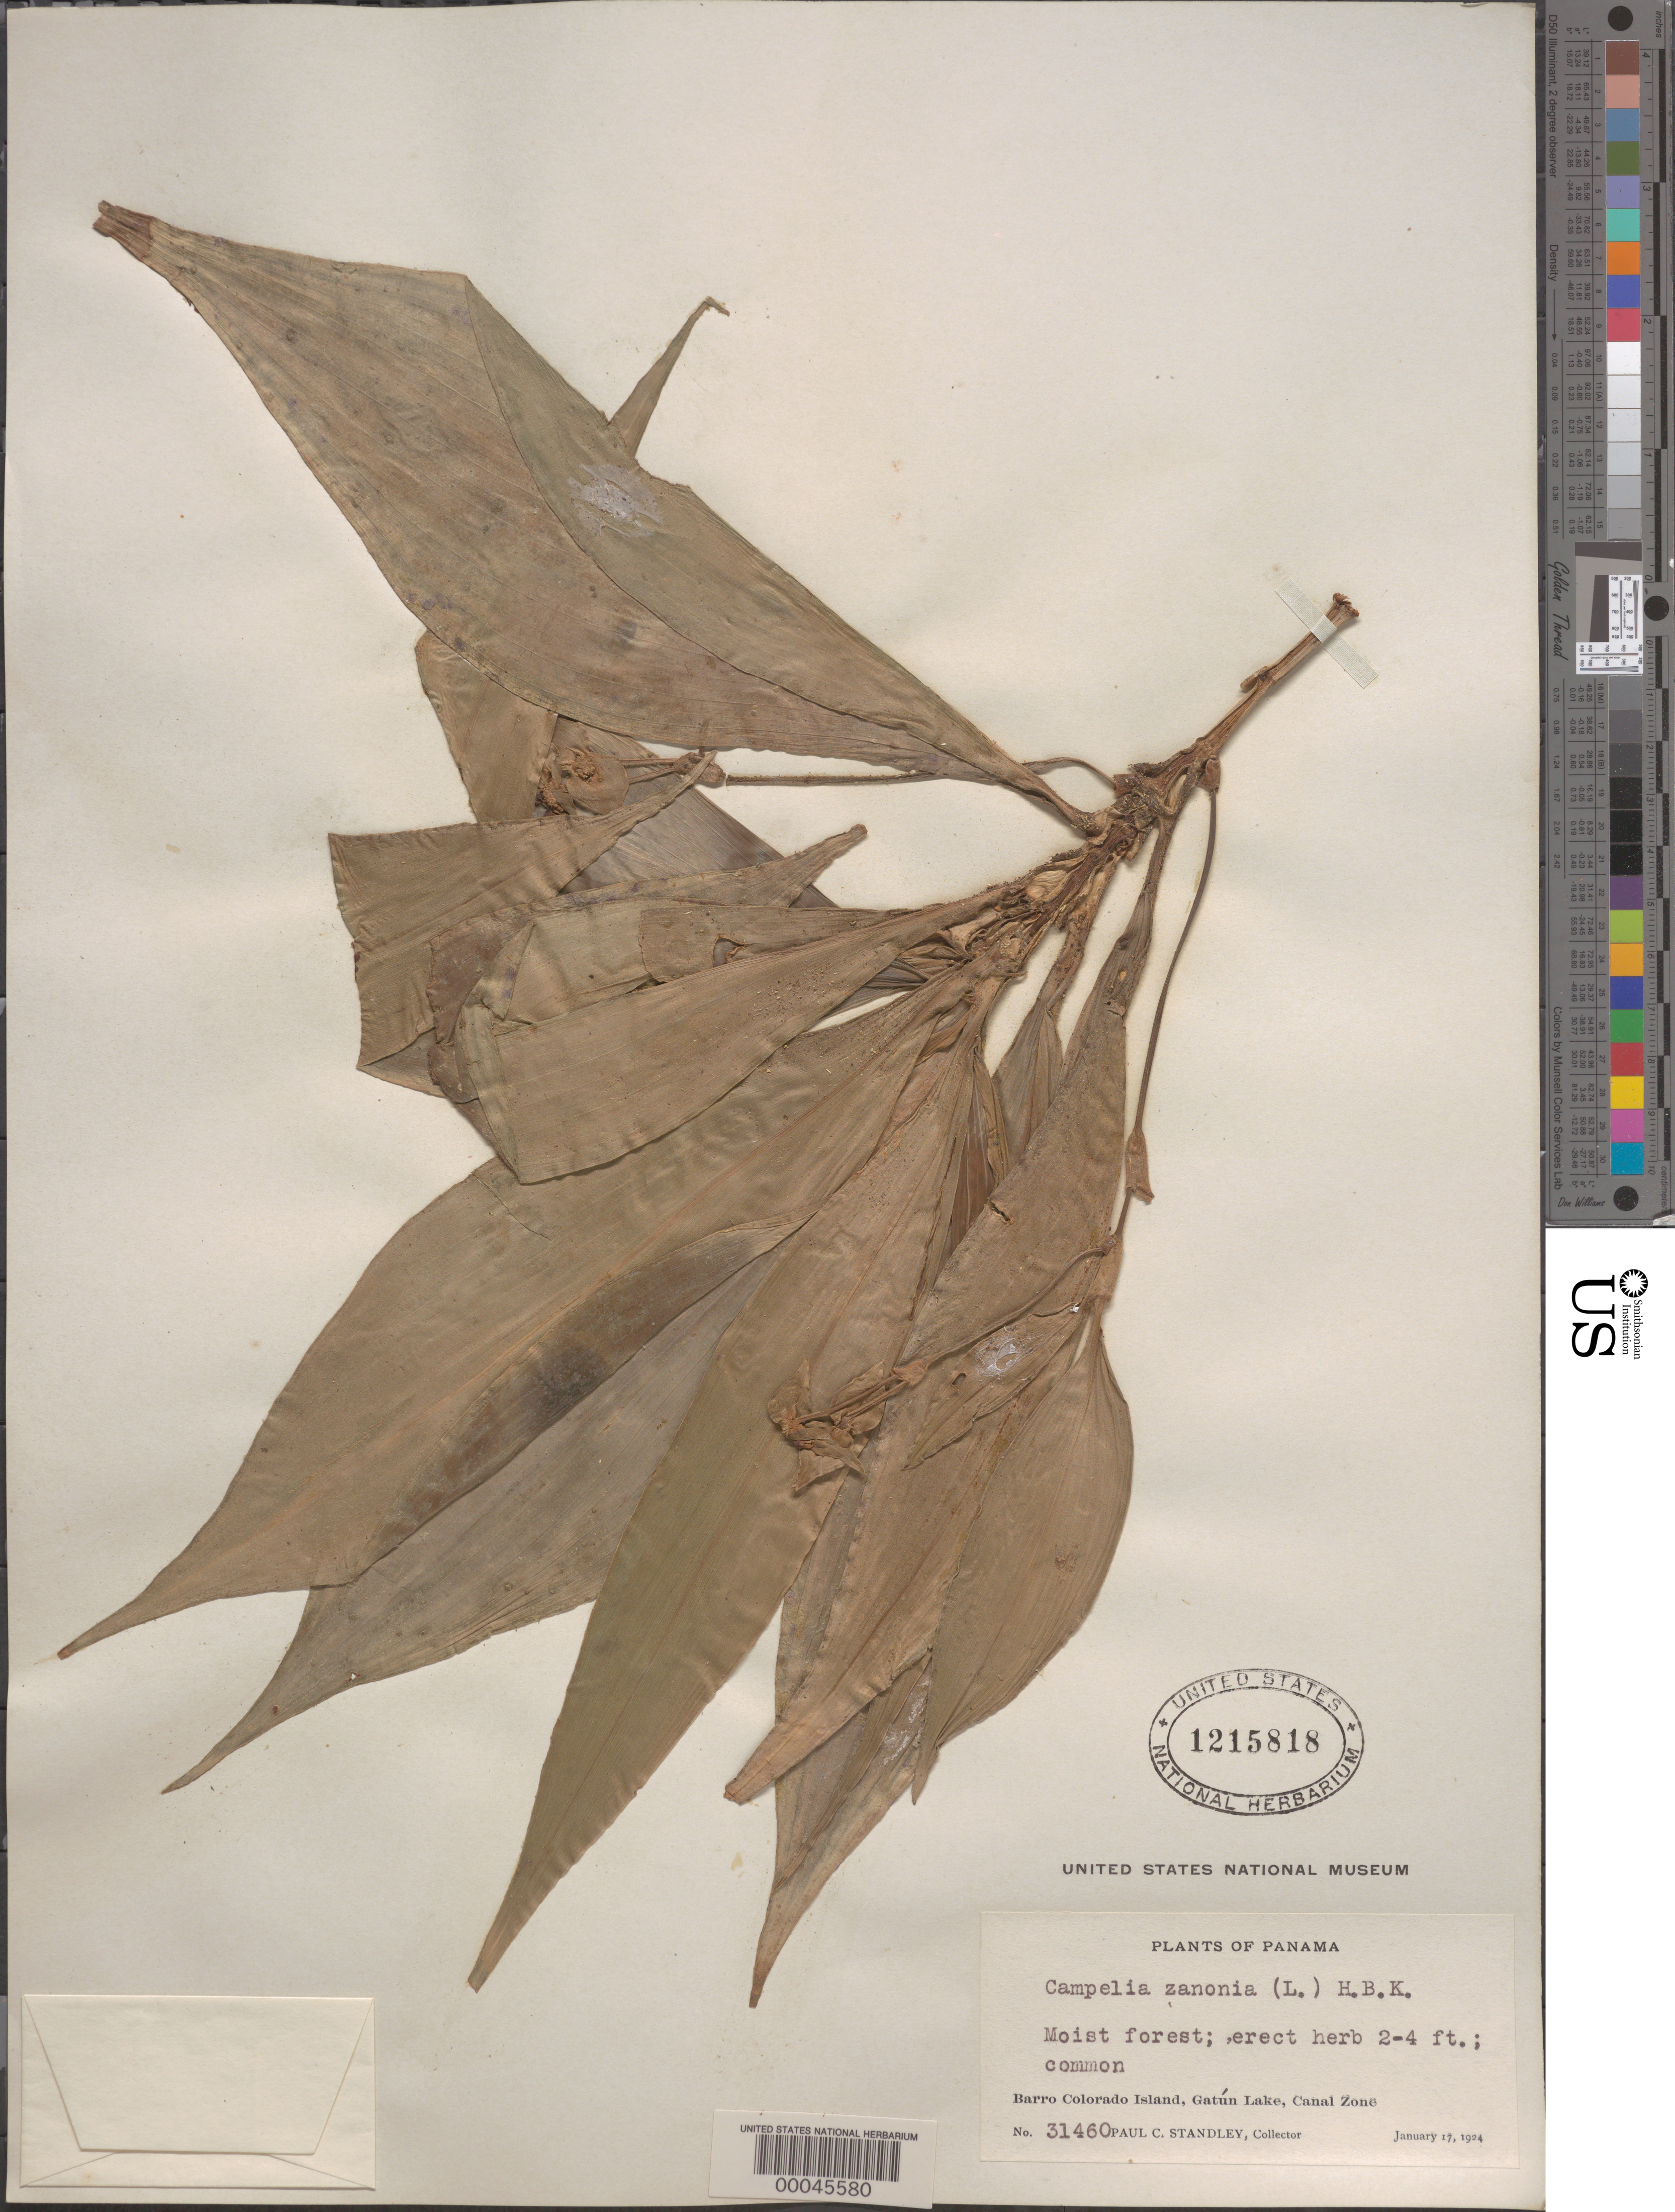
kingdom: Plantae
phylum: Tracheophyta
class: Liliopsida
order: Commelinales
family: Commelinaceae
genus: Tradescantia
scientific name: Tradescantia zanonia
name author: (L.) Sw.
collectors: P. C. Standley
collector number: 31460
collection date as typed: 17 Jan 1924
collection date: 1924-01-17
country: Panama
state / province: Panamá Oeste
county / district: Canal Zone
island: Barro Colorado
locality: Gatun Lake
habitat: Moist forest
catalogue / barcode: US 1215818